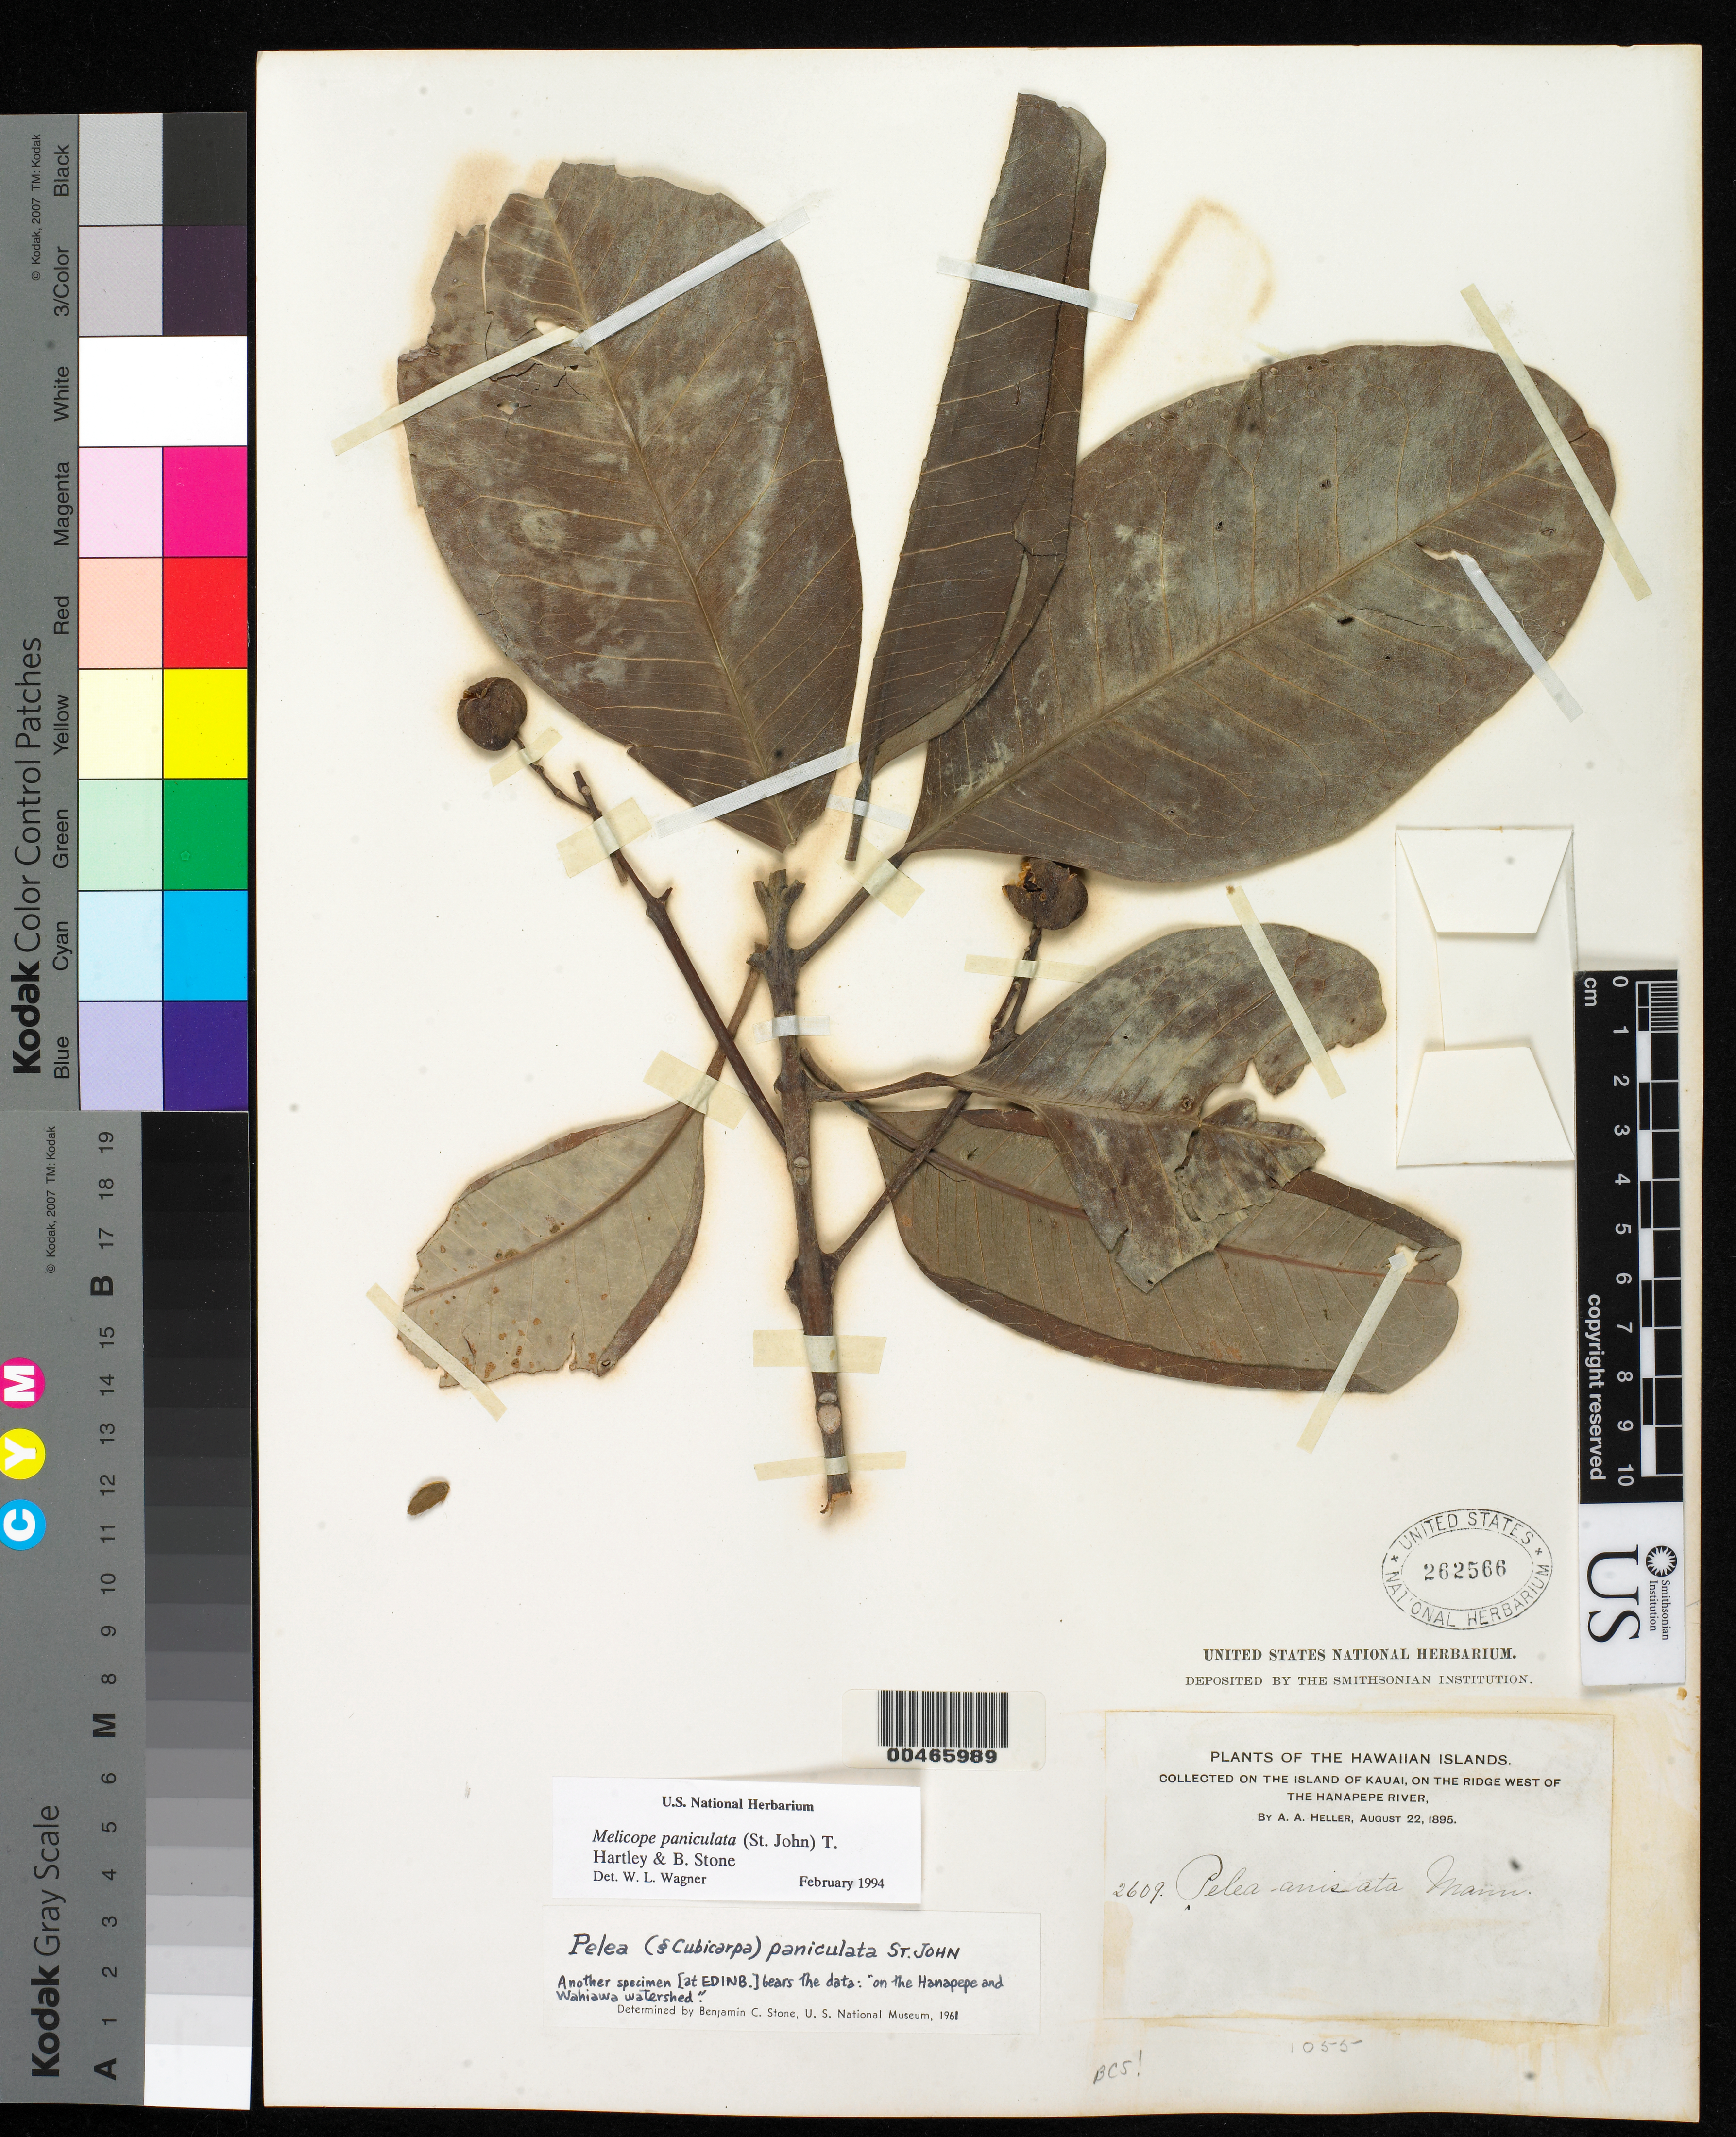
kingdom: Plantae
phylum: Tracheophyta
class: Magnoliopsida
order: Sapindales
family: Rutaceae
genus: Melicope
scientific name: Melicope paniculata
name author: (H. St. John) T.G. Hartley & B.C. Stone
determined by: Wagner, W. L., (BOT), Smithsonian Institution - National Museum of Natural History (UNITED STATES)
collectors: A. A. Heller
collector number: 2609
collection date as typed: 22 Aug 1895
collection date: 1895-08-22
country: United States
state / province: Hawaii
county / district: Kauai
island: Kaua'i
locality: on the ridge W of the Hanapepe River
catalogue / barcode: US 262566